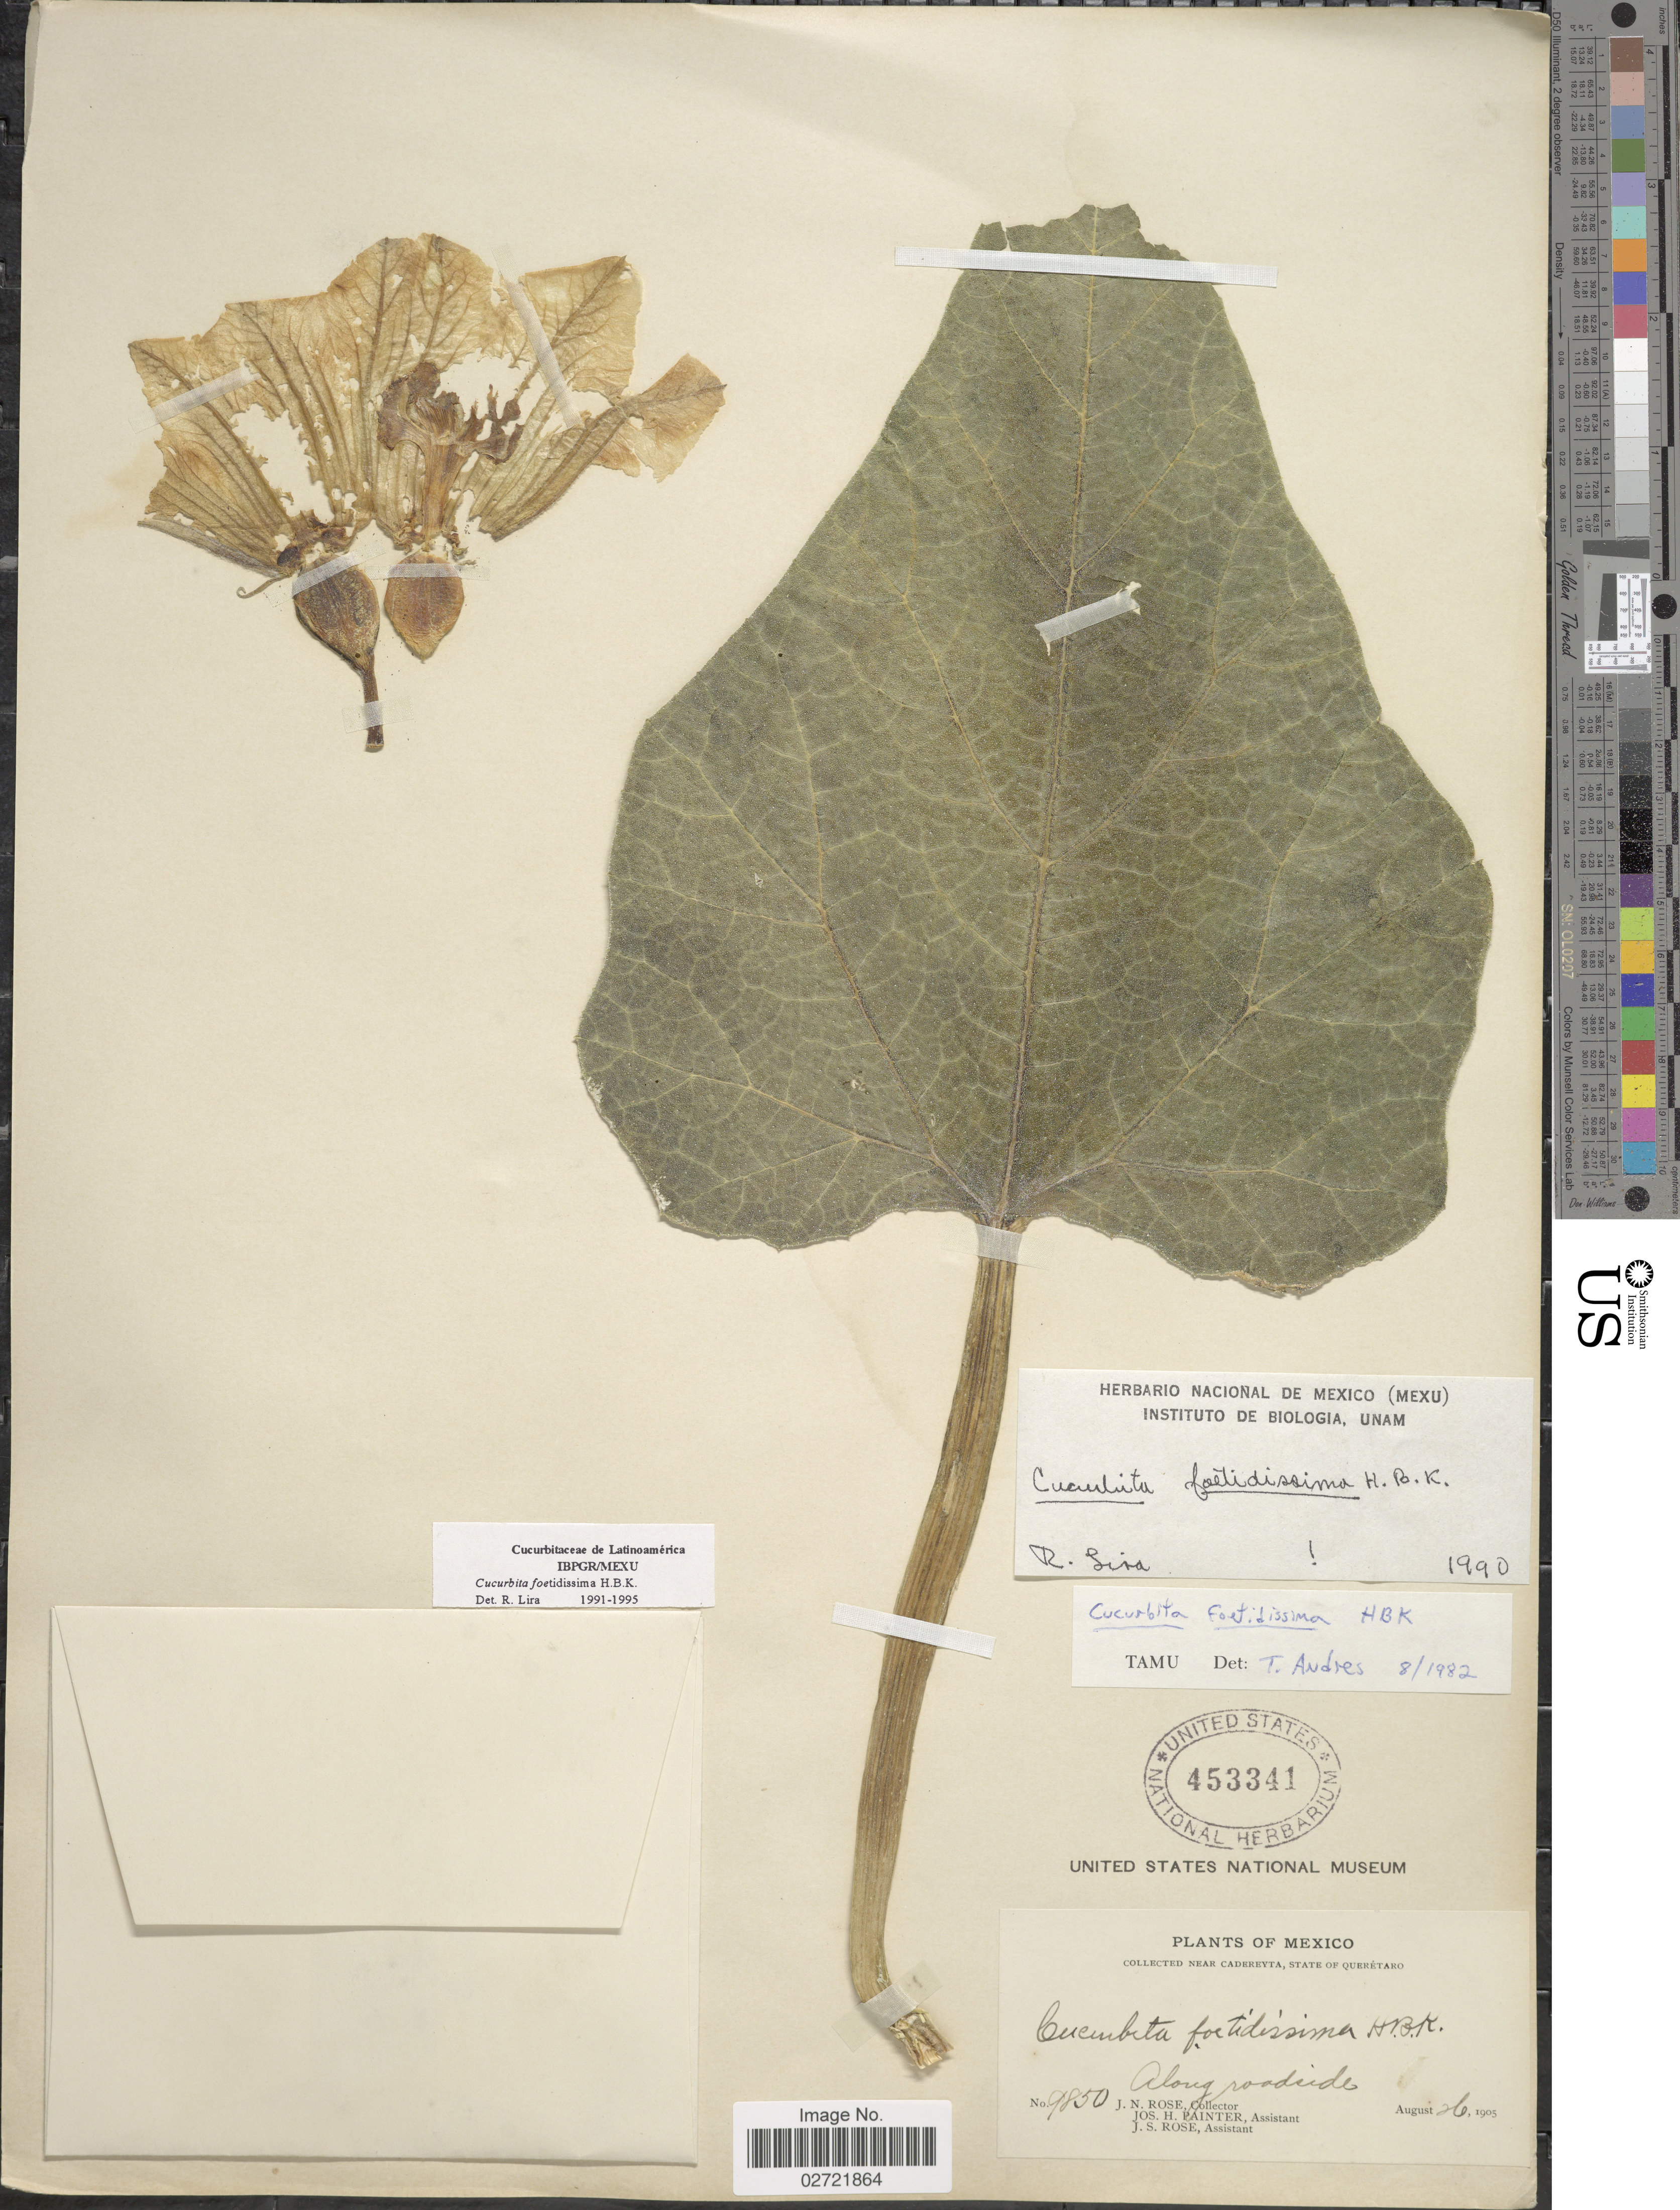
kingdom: Plantae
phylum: Tracheophyta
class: Magnoliopsida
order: Cucurbitales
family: Cucurbitaceae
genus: Cucurbita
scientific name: Cucurbita foetidissima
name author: Kunth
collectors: J. N. Rose, J. H. Painter & J. S. Rose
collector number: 9850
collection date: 1905-08-26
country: Mexico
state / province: Querétaro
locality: Near Cadereyta, Along roadside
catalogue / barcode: US 453341